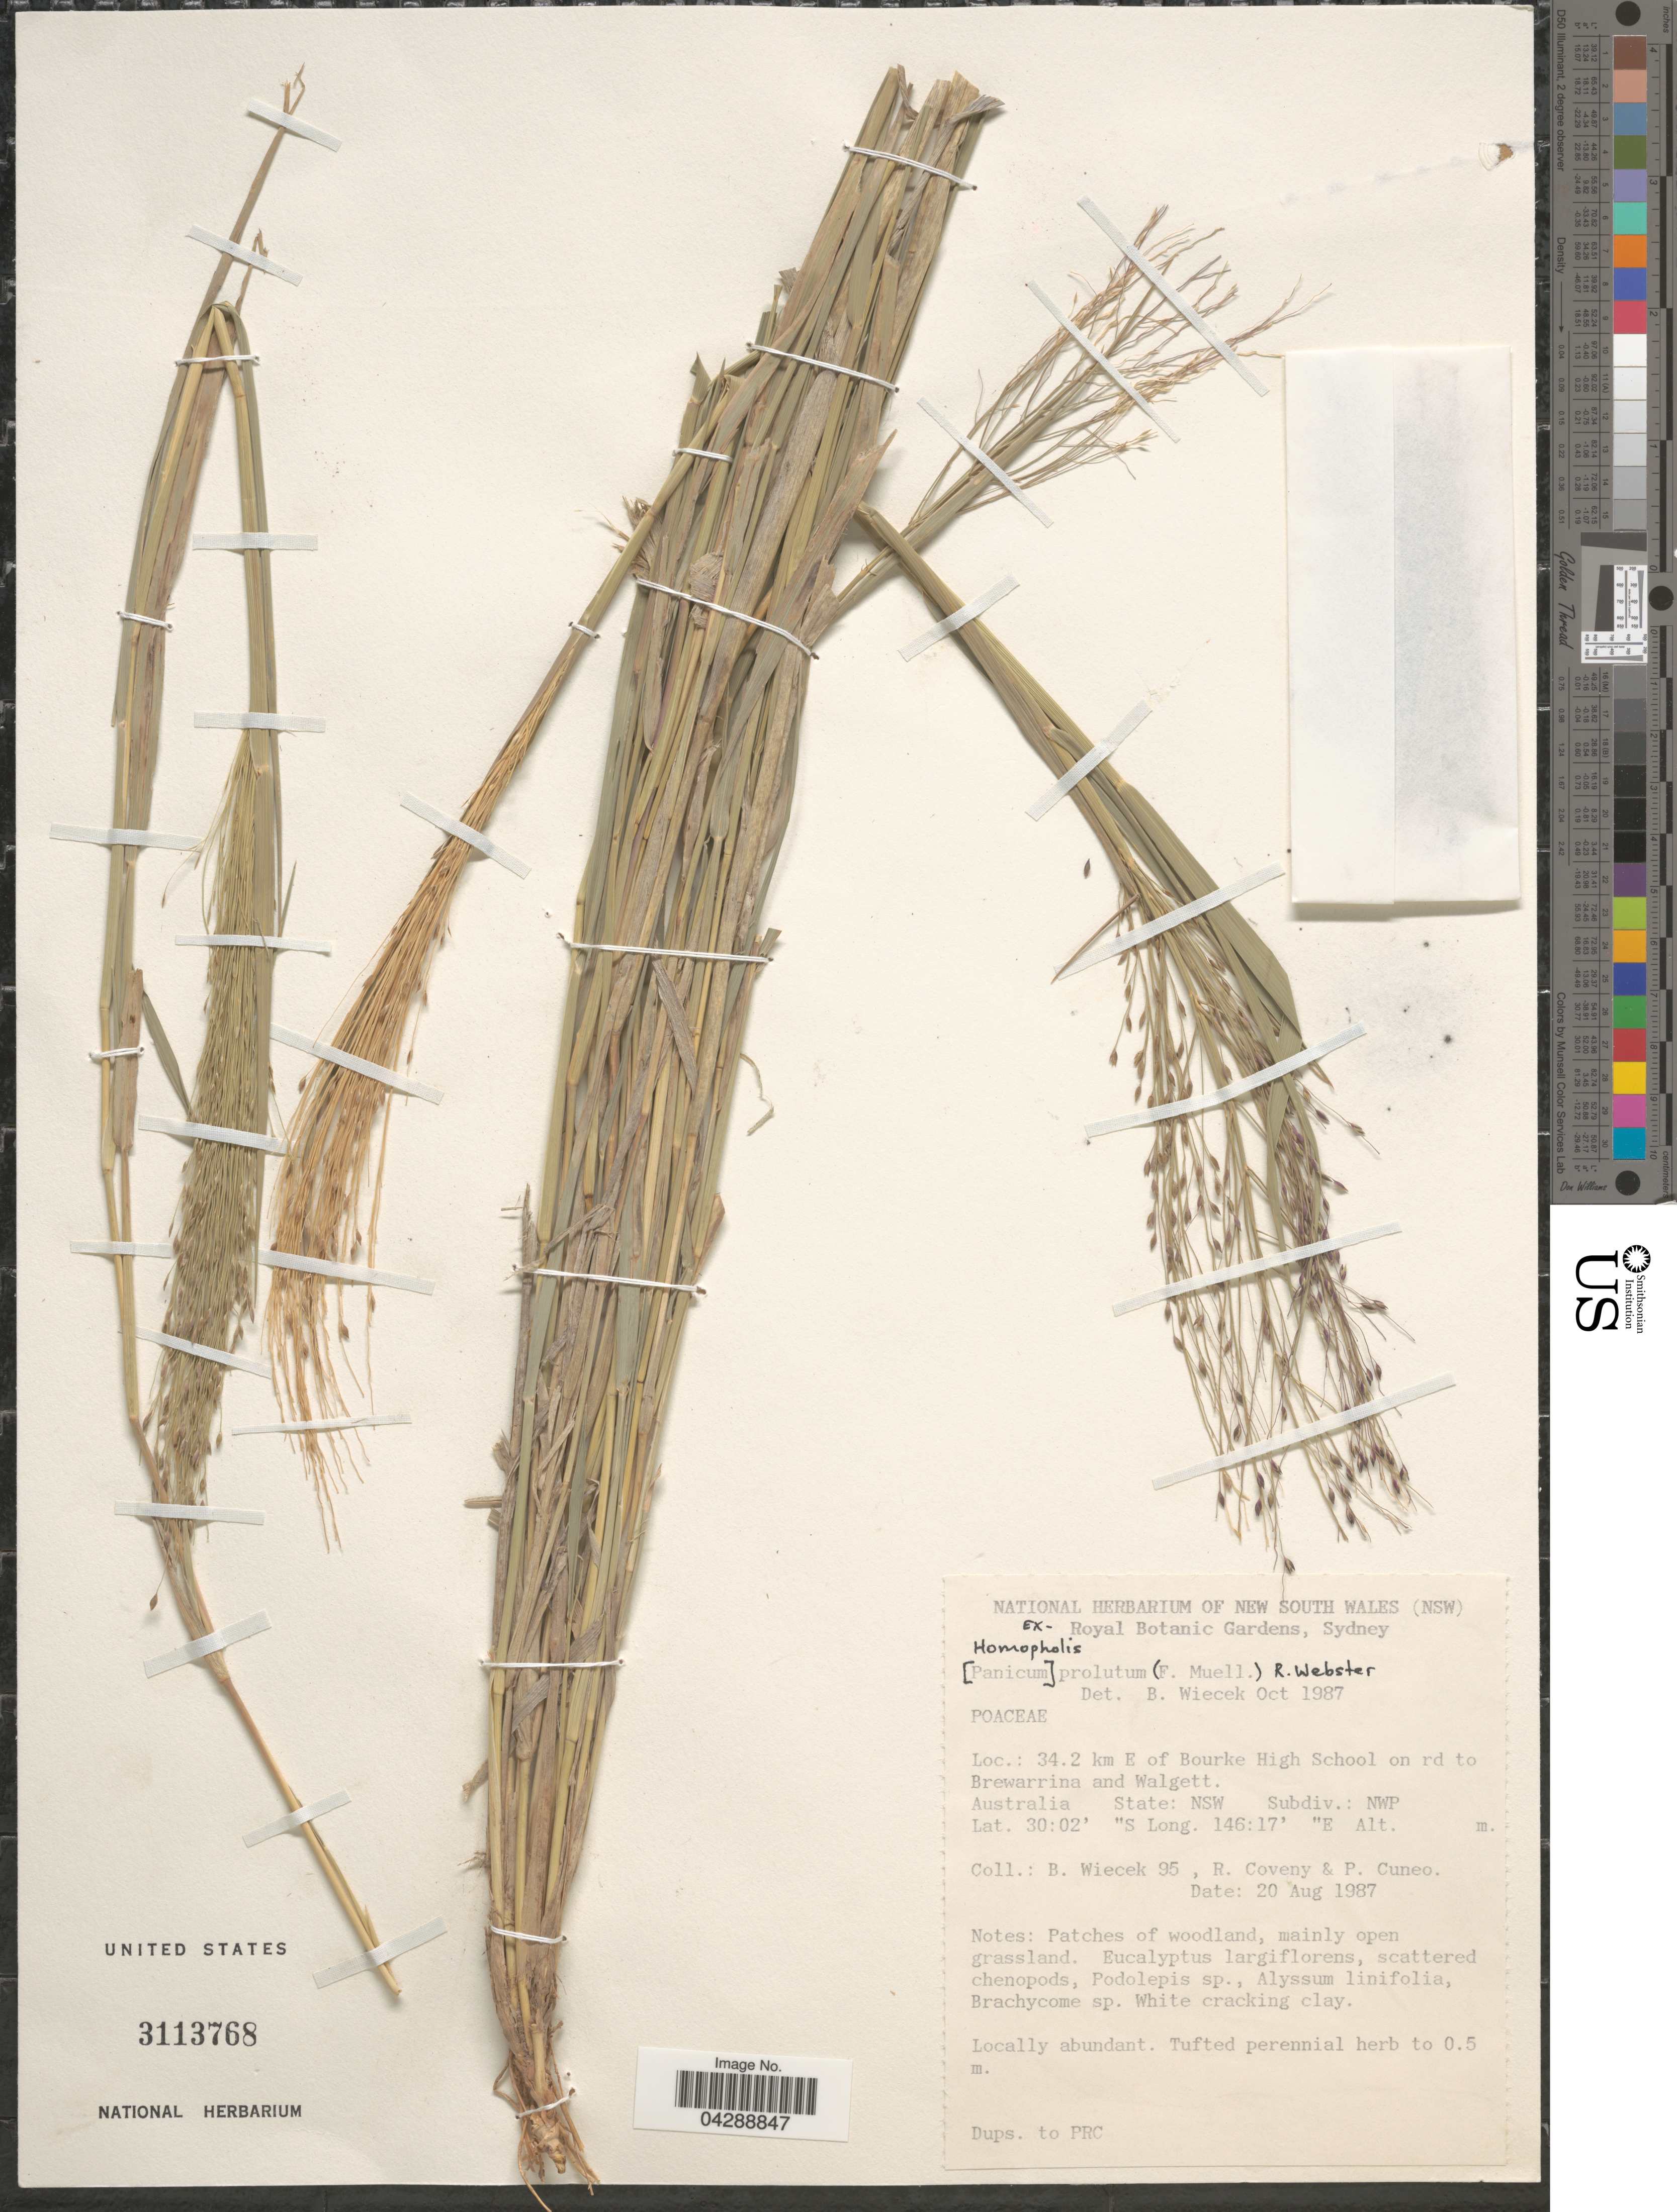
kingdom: Plantae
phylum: Tracheophyta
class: Liliopsida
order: Poales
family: Poaceae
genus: Homopholis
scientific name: Homopholis proluta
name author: (F. Muell.) R.D. Webster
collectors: B. Wiecek, R. Coveny & P. Cuneo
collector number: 95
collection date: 1987-08-20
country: Australia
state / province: New South Wales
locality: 34.2 km E of Bourke High School on rd to Brewarrina and Walgett. Subdiv.: NWP.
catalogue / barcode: US 3113768